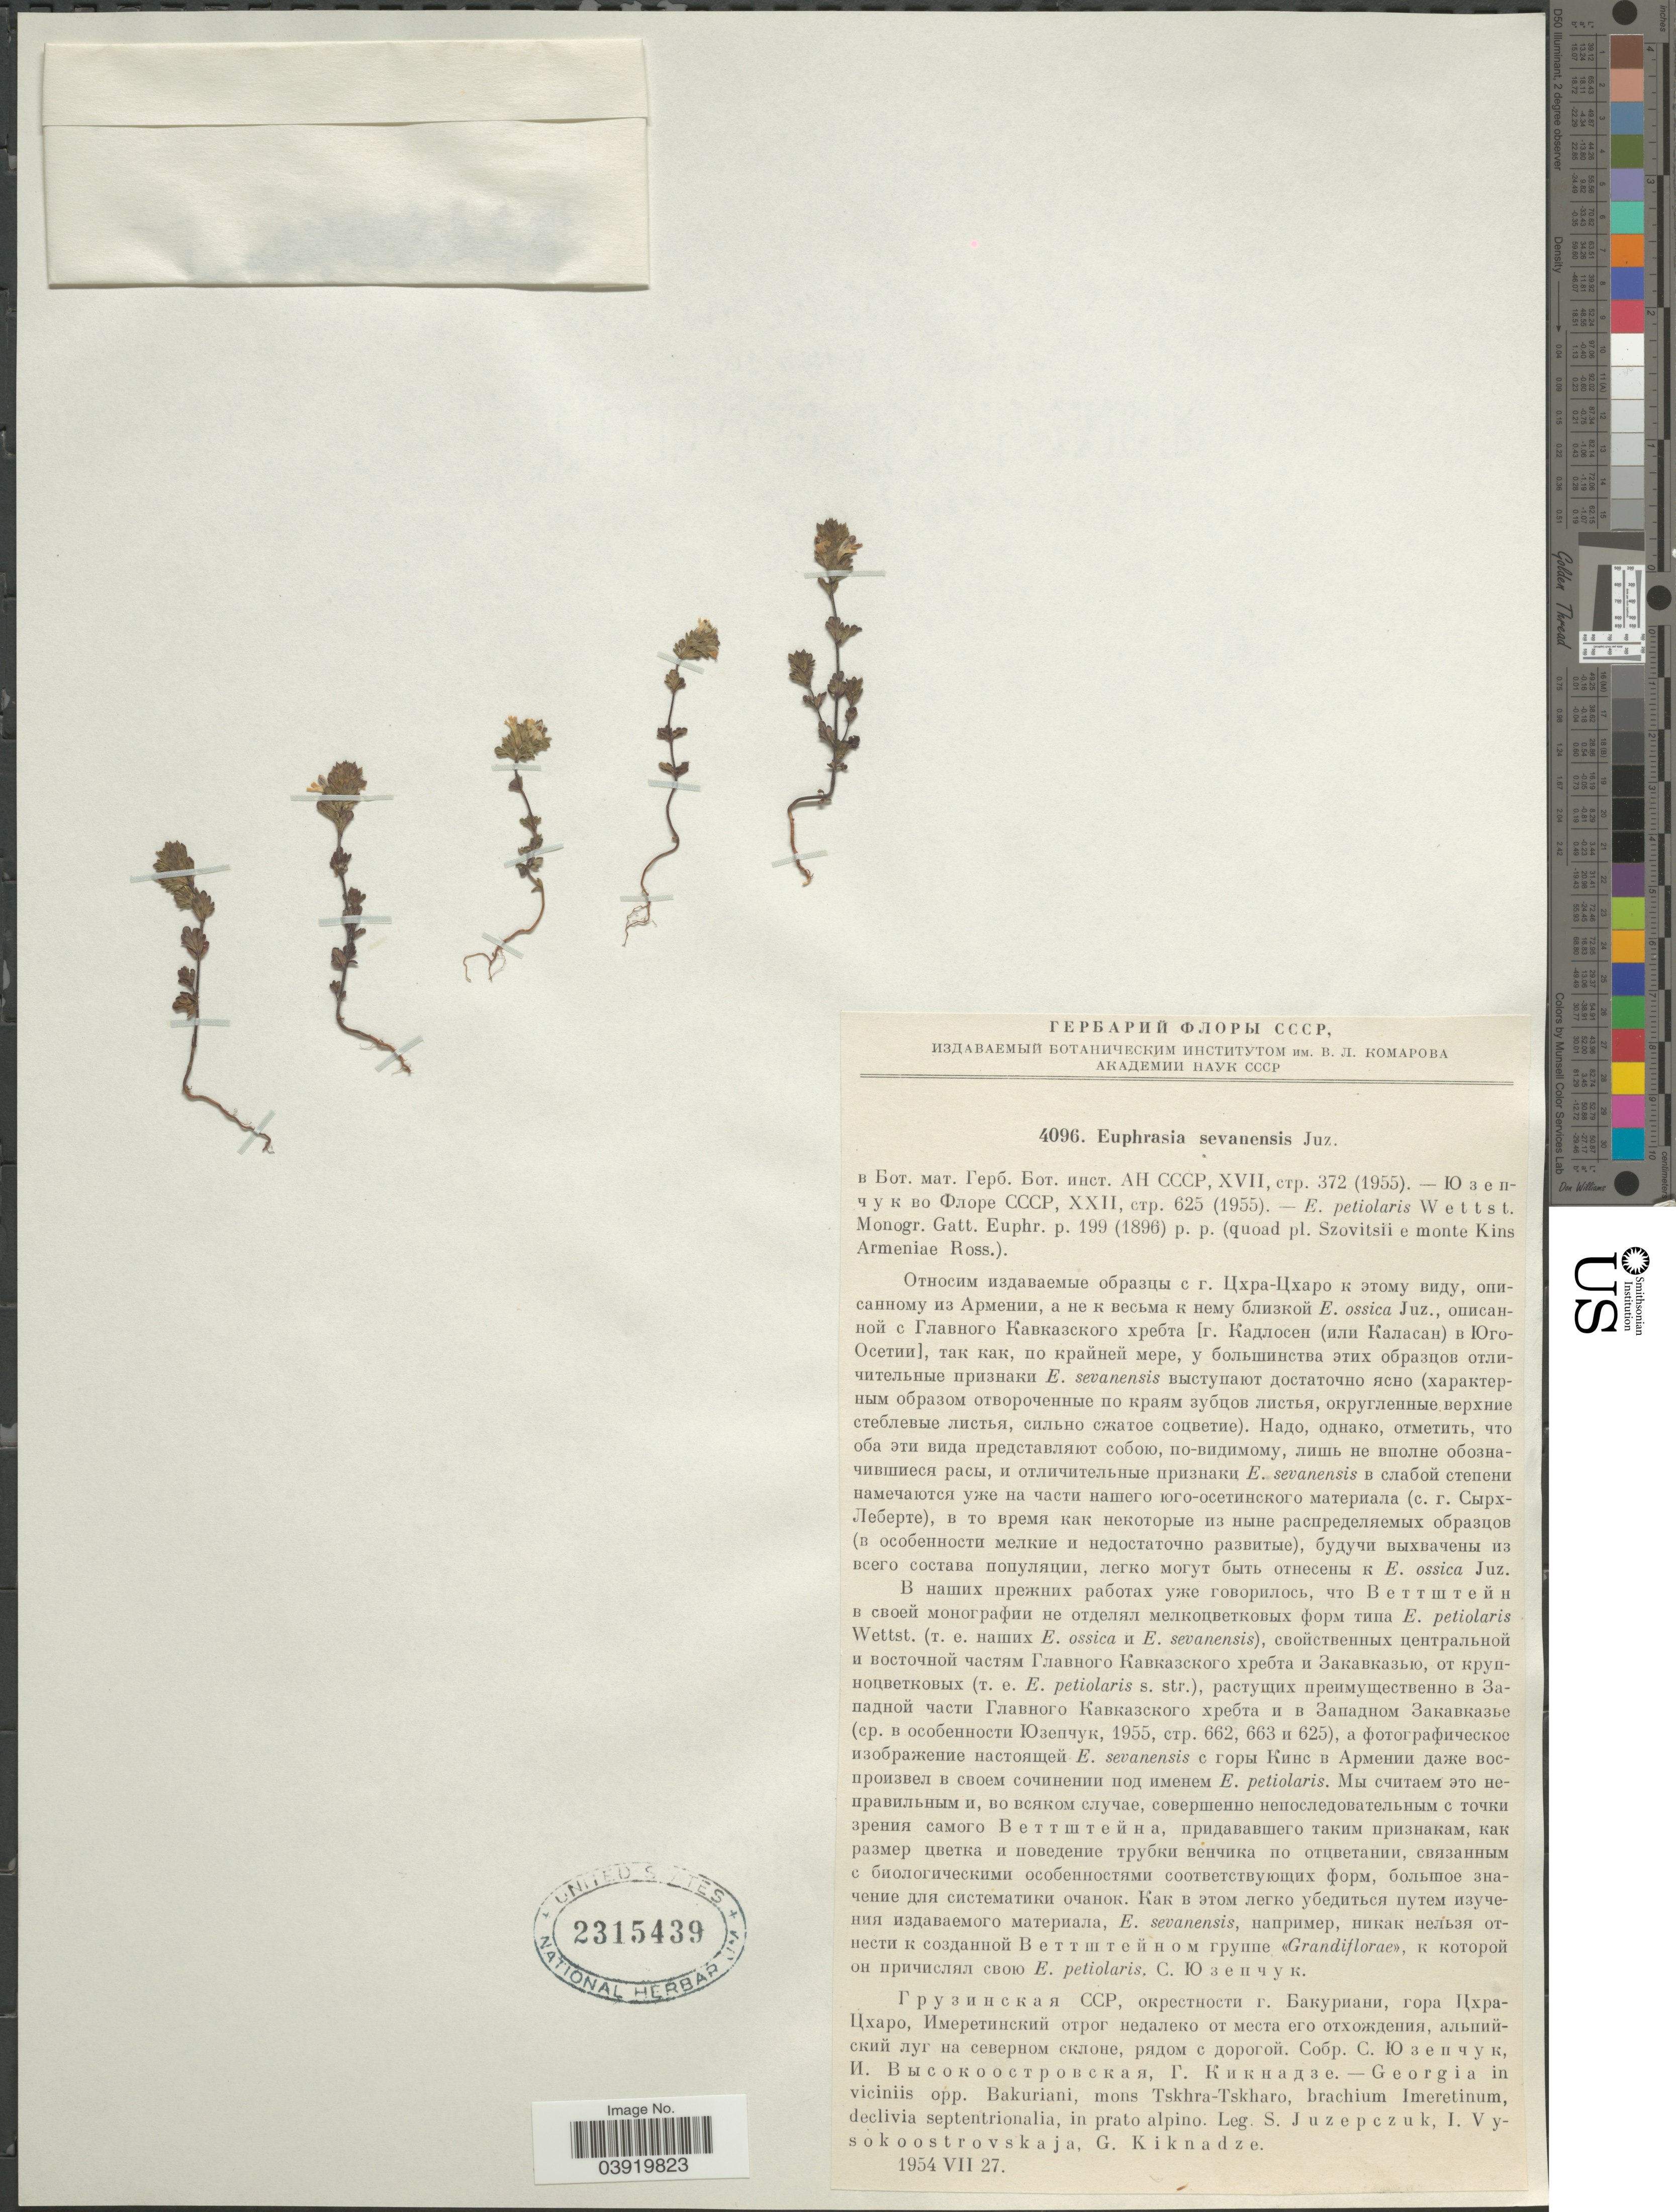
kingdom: Plantae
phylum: Tracheophyta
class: Magnoliopsida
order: Lamiales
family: Orobanchaceae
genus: Euphrasia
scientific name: Euphrasia sevanensis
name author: Juz.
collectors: S. V. Juzepczuk, I. Vysokoostrovskaja & G. Kiknadze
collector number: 4096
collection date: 1954-07-27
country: Georgia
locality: X. - Georgia in viciniis opp. Bakuriani, mons Tskhra-Tskharo, brachium Imeretinum, declivia septentrionalia, in prato alpino.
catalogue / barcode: US 2315439